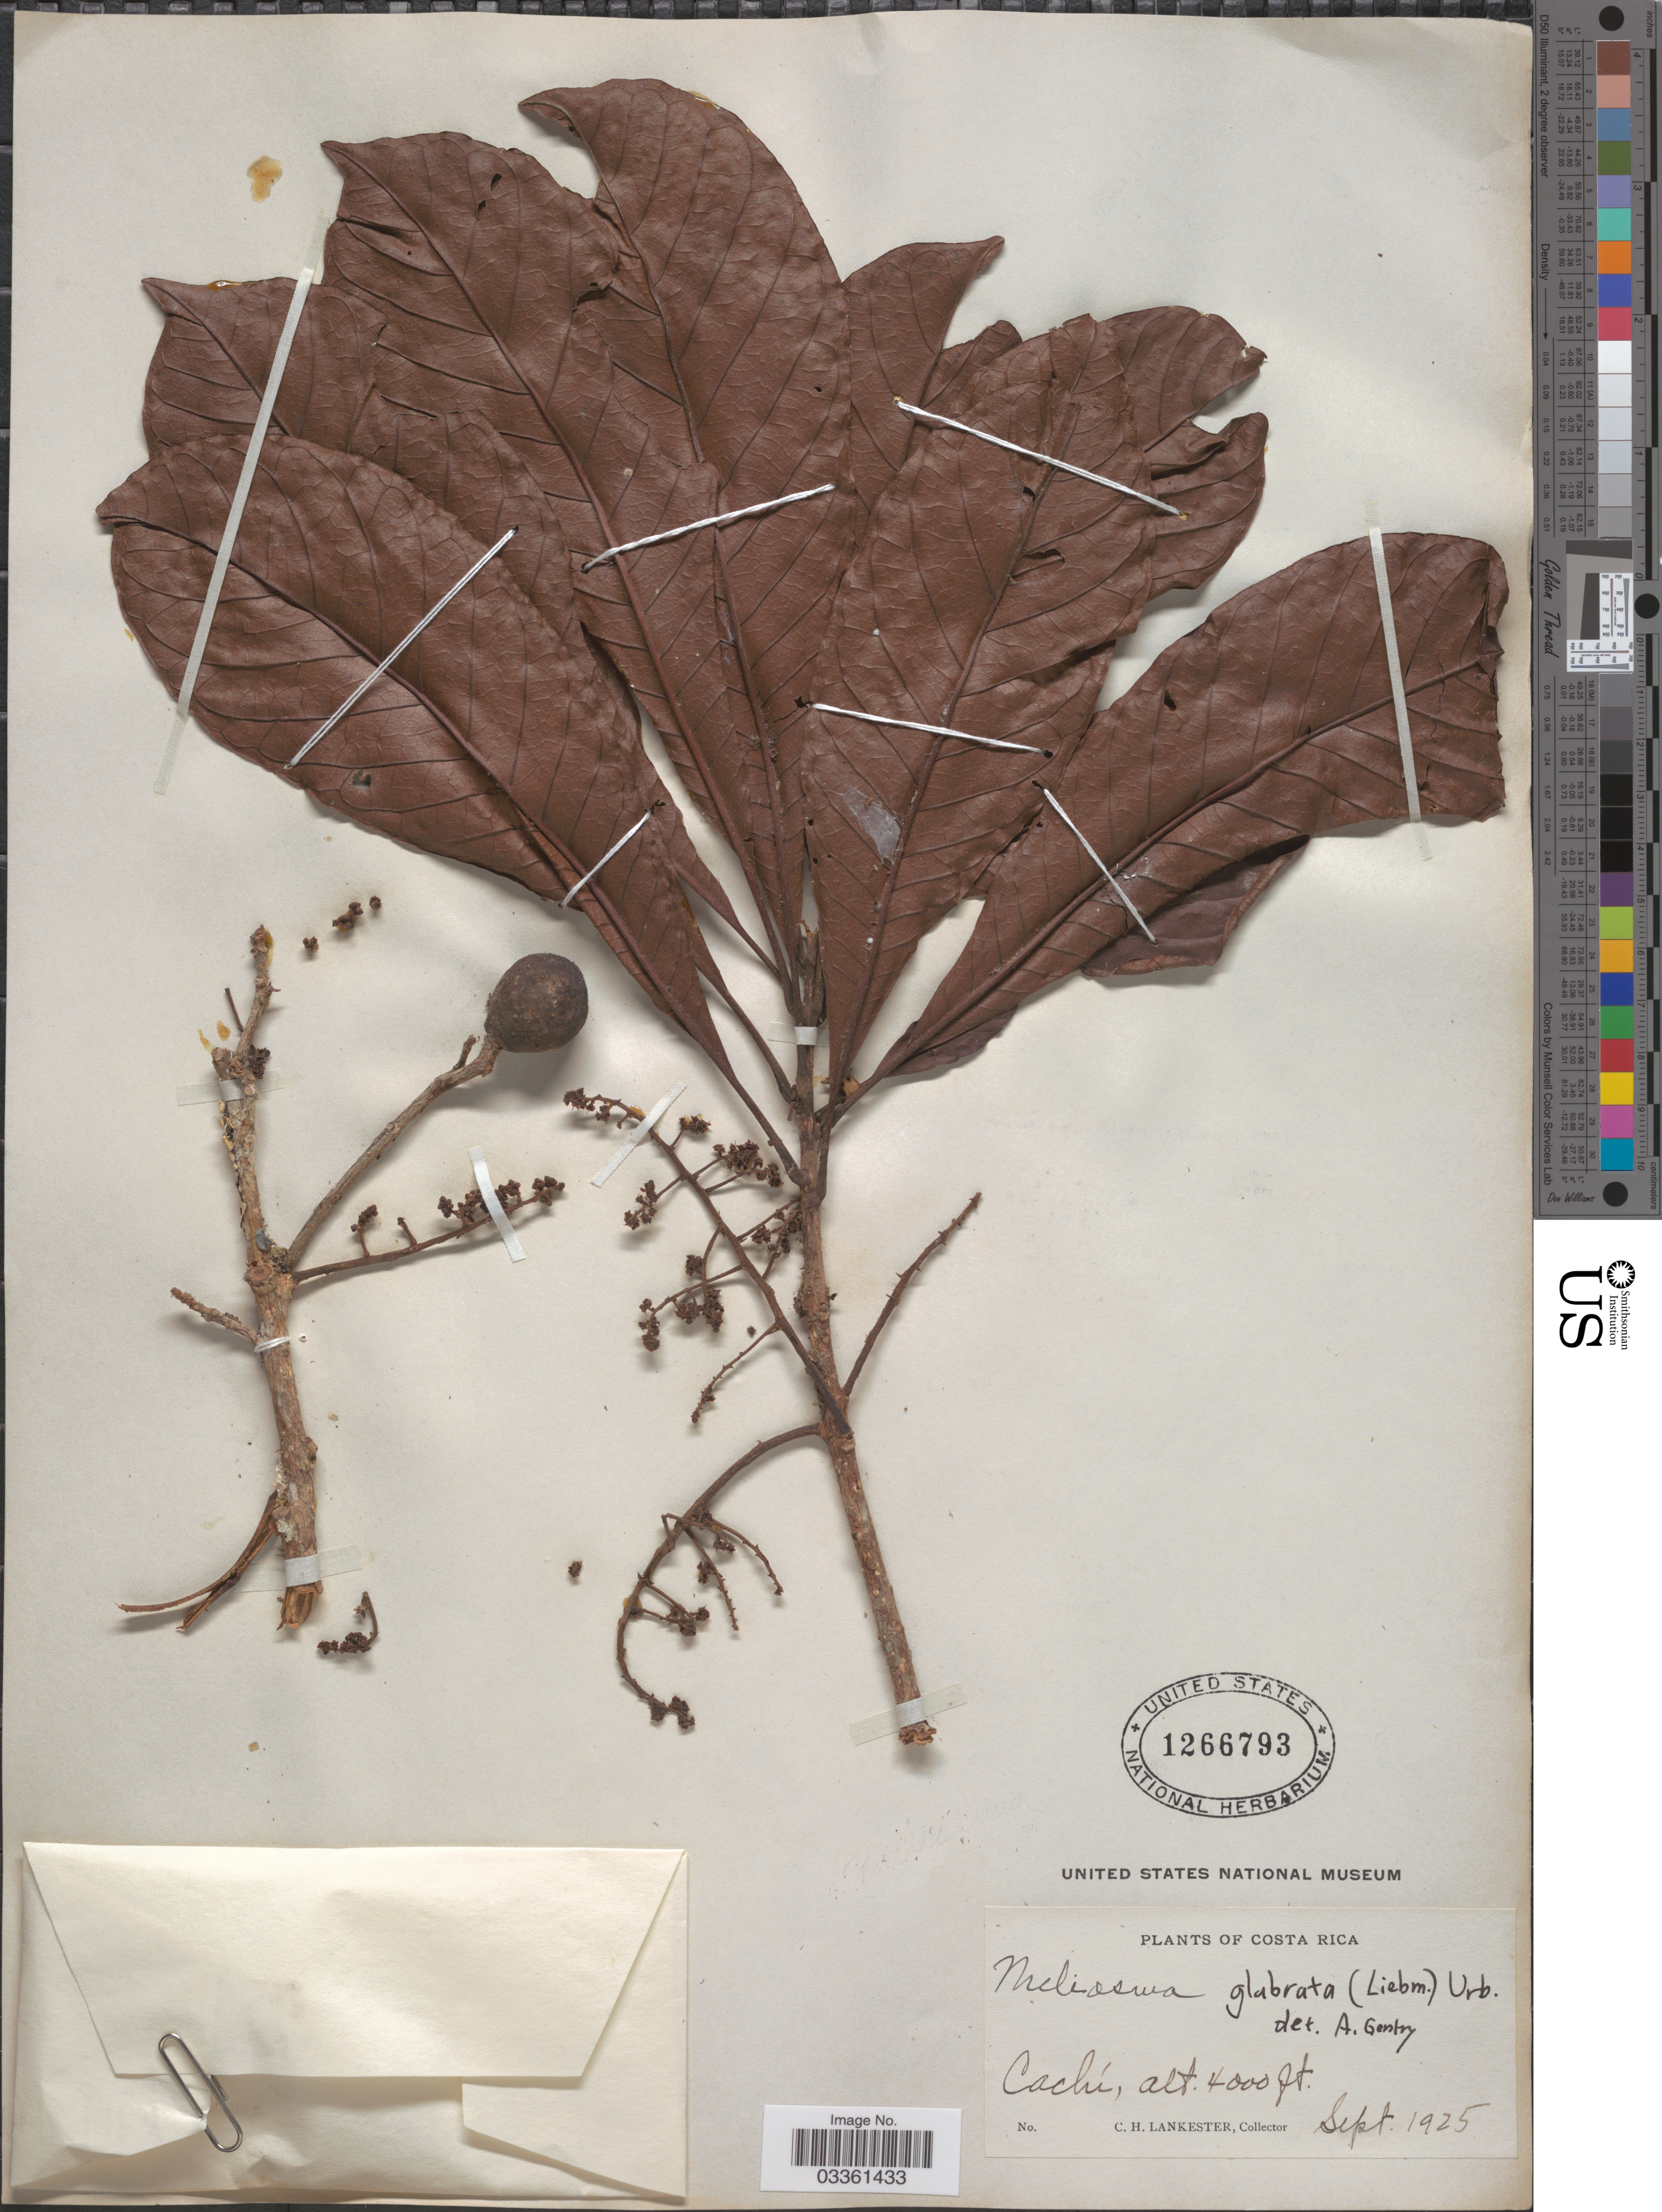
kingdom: Plantae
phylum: Tracheophyta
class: Magnoliopsida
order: Proteales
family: Sabiaceae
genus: Meliosma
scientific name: Meliosma glabrata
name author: (Liebm.) Urb.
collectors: C. H. Lankester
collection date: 1925-09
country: Costa Rica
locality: Cachí.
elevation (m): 1219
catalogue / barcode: US 1266793